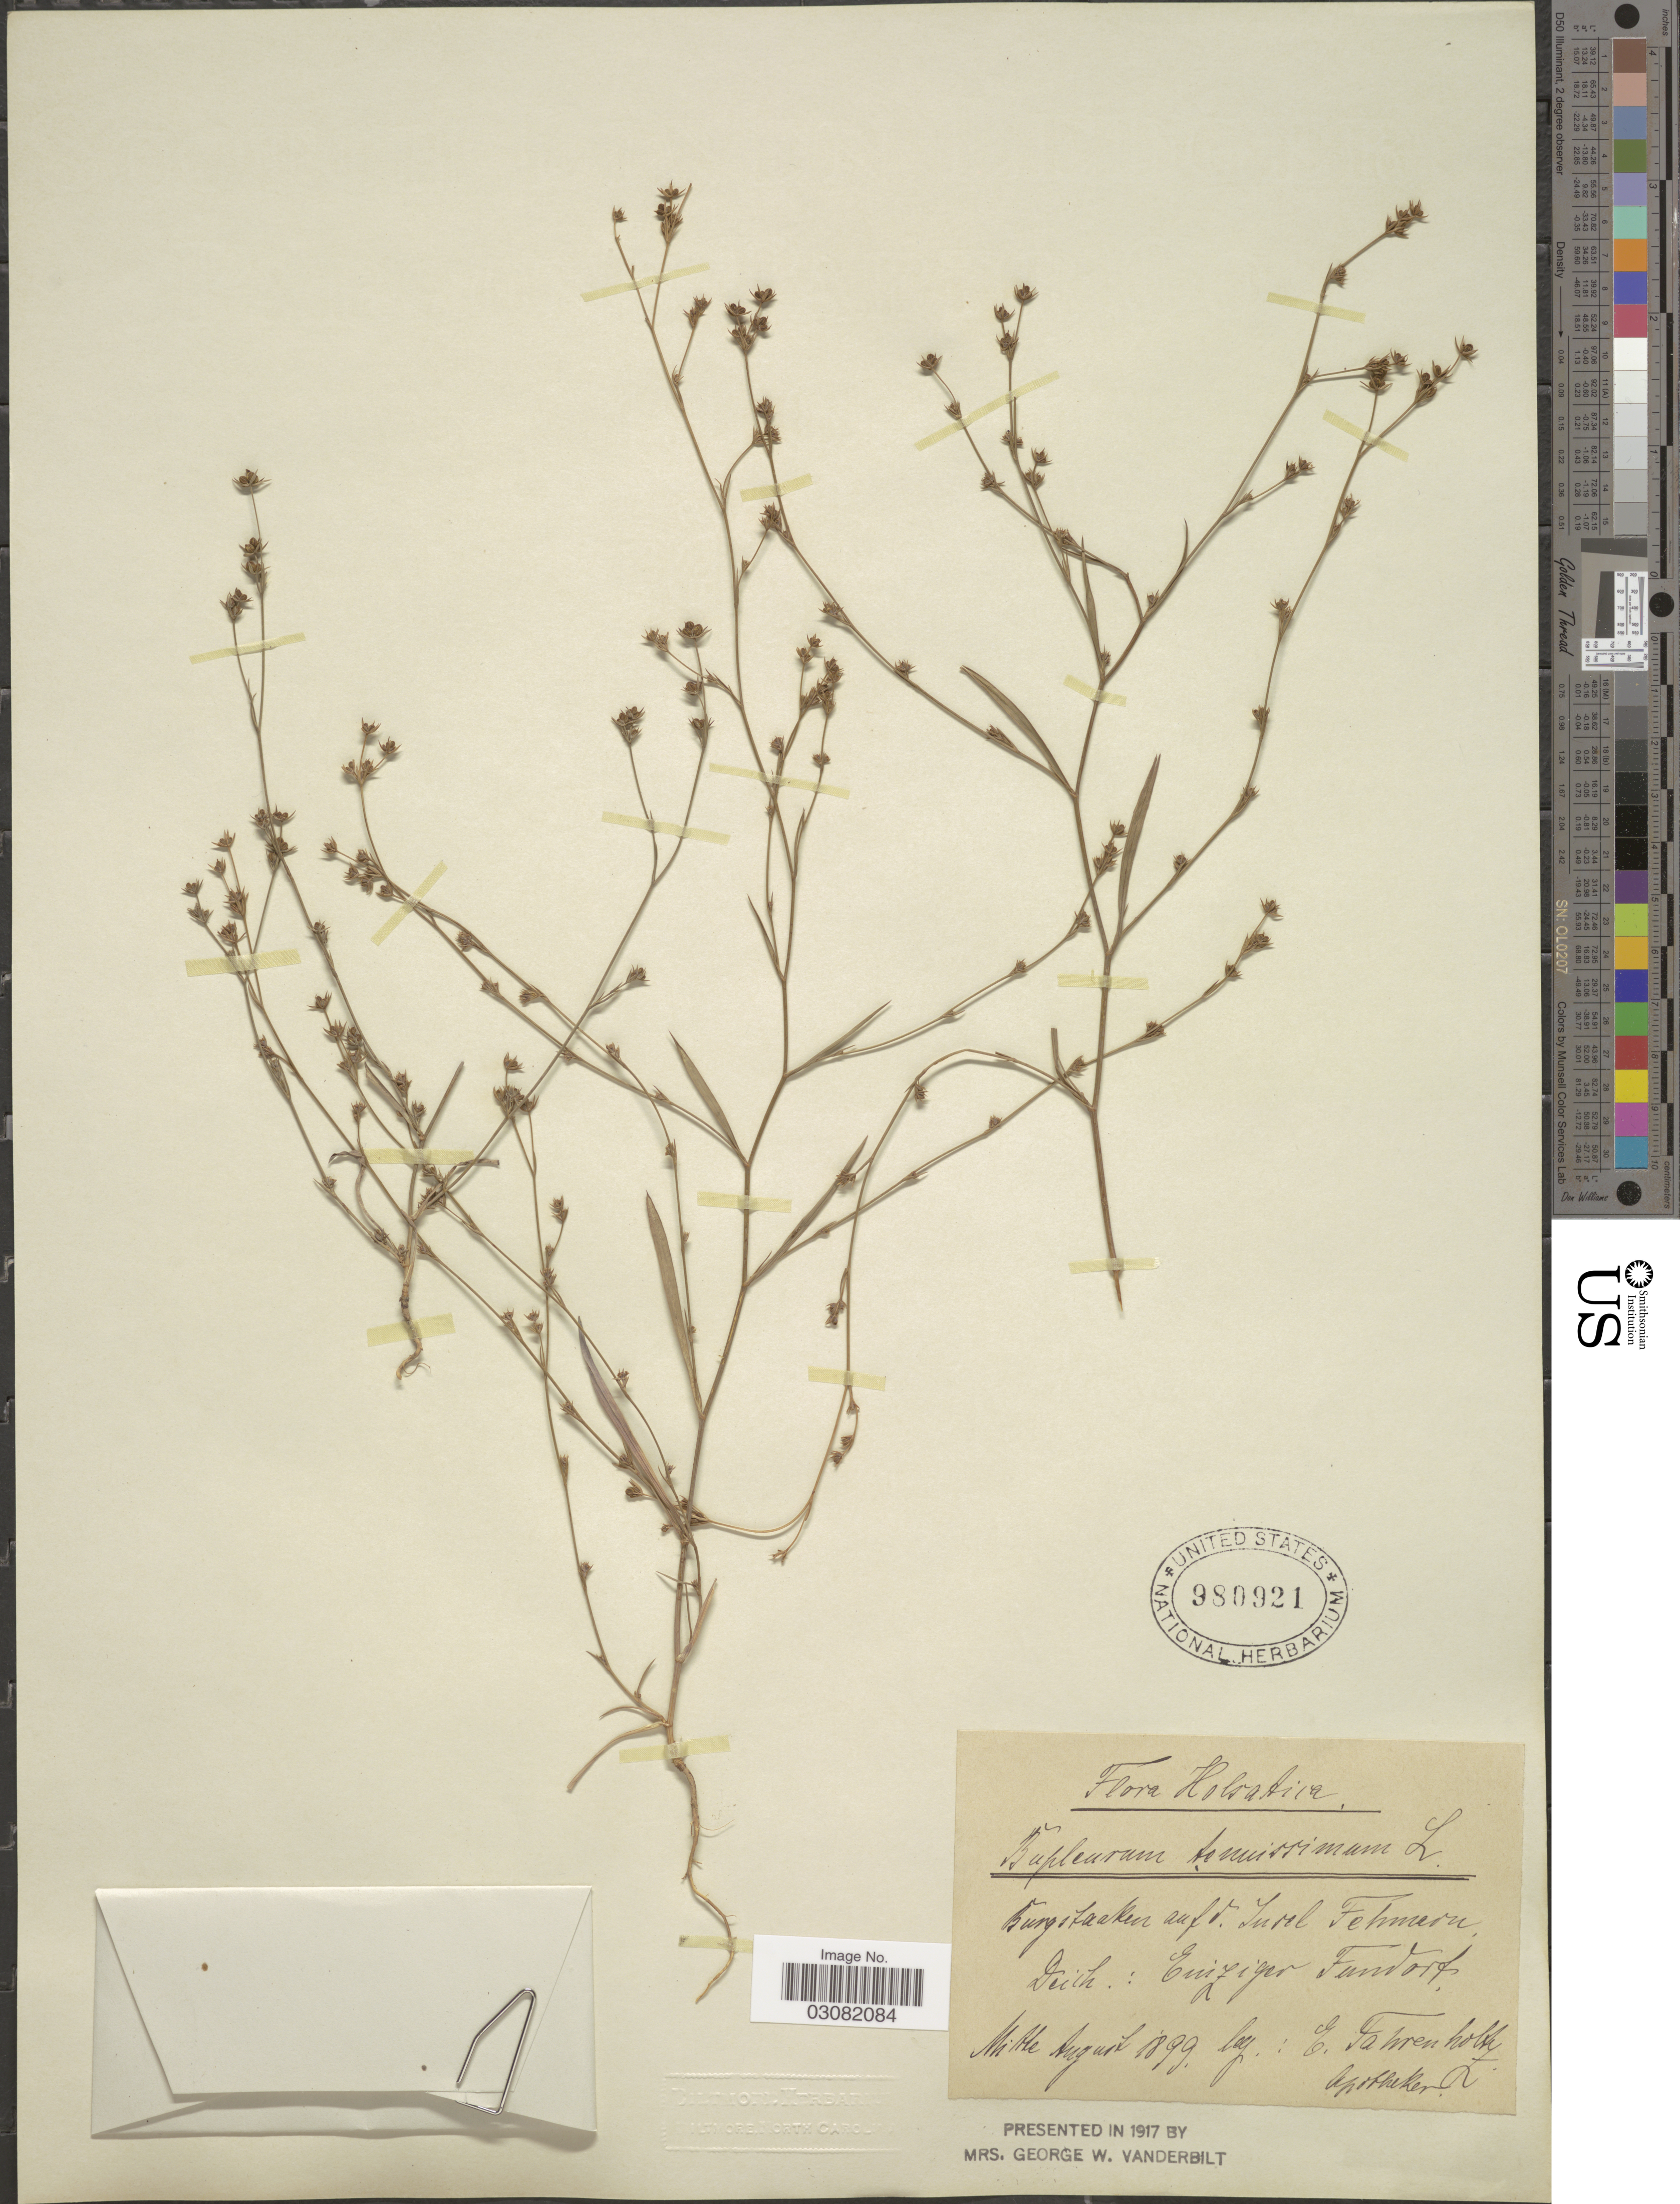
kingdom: Plantae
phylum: Tracheophyta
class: Magnoliopsida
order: Apiales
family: Apiaceae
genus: Bupleurum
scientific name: Bupleurum tenuissimum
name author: L.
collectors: E. Fahrenholtz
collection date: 1899-08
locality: Holsativa [interpreted], Deich.: Euiziger Fundort.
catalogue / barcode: US 980921